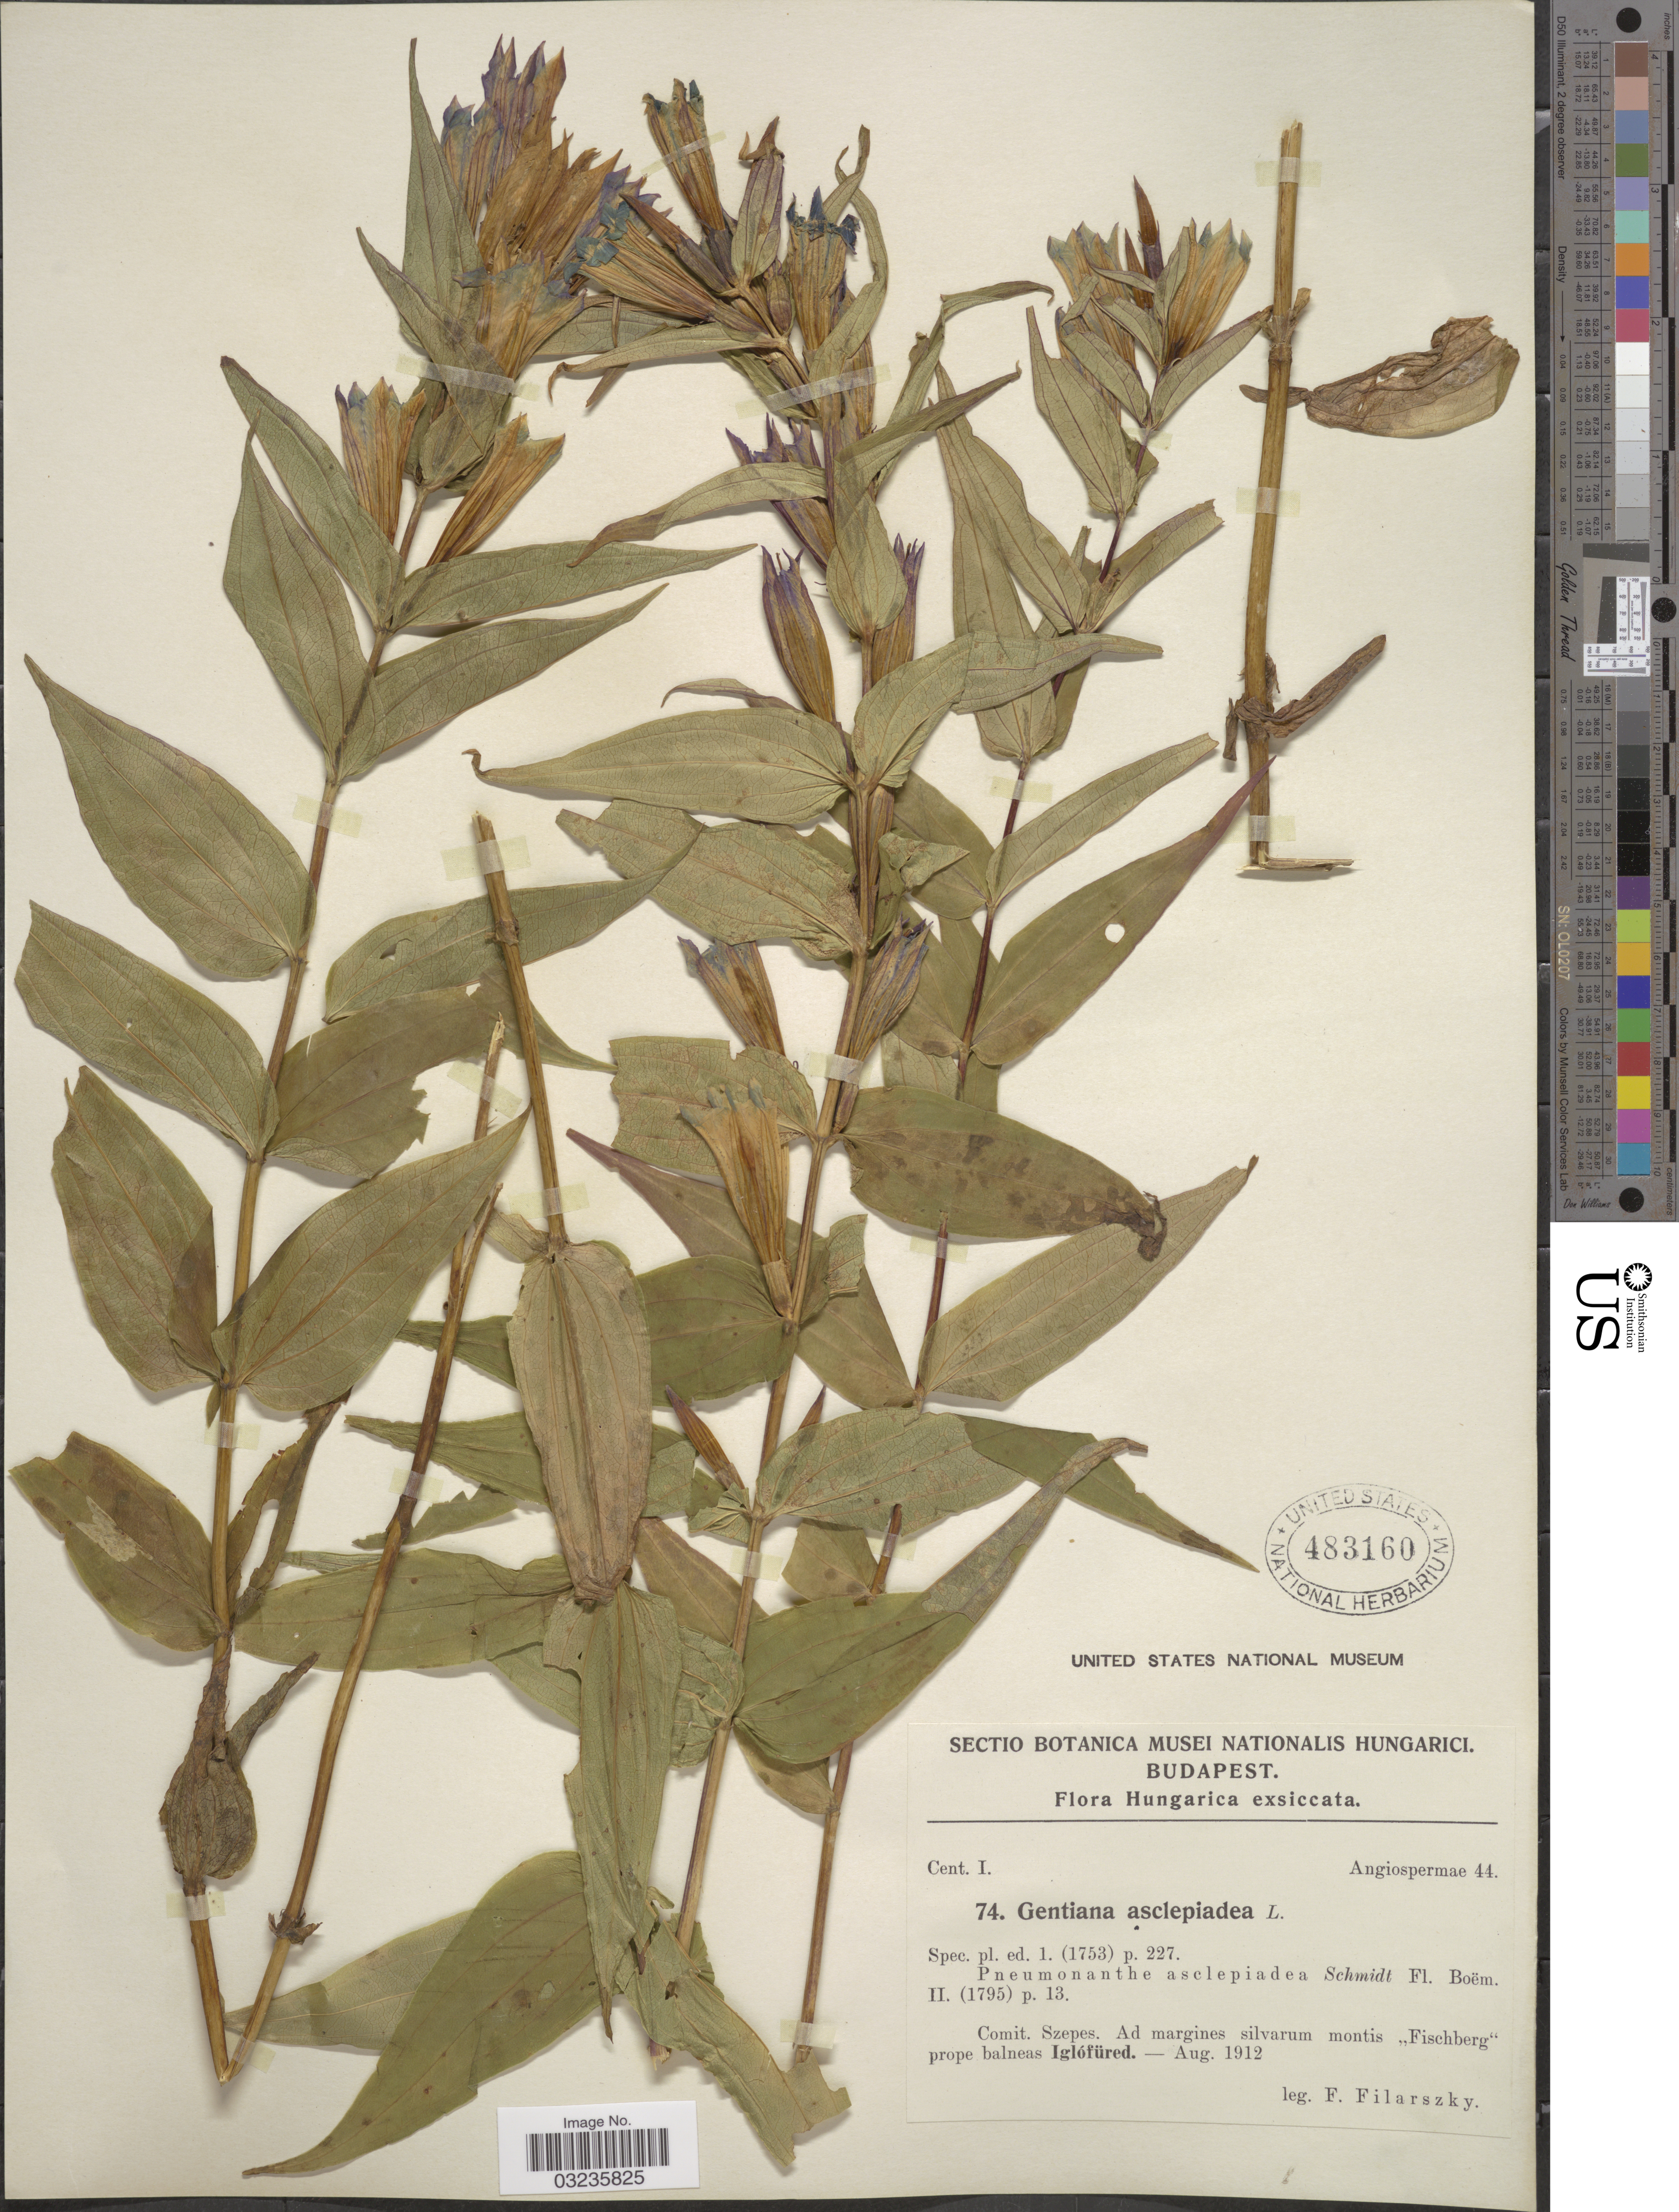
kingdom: Plantae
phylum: Tracheophyta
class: Magnoliopsida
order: Gentianales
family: Gentianaceae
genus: Gentiana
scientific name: Gentiana asclepiadea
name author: L.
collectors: F. Filarszky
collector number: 74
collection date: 1912-08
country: Hungary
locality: Comit. Szepes. Ad margines silvarum montis "Fischberg" prope balneas Iglófüred.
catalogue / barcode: US 483160